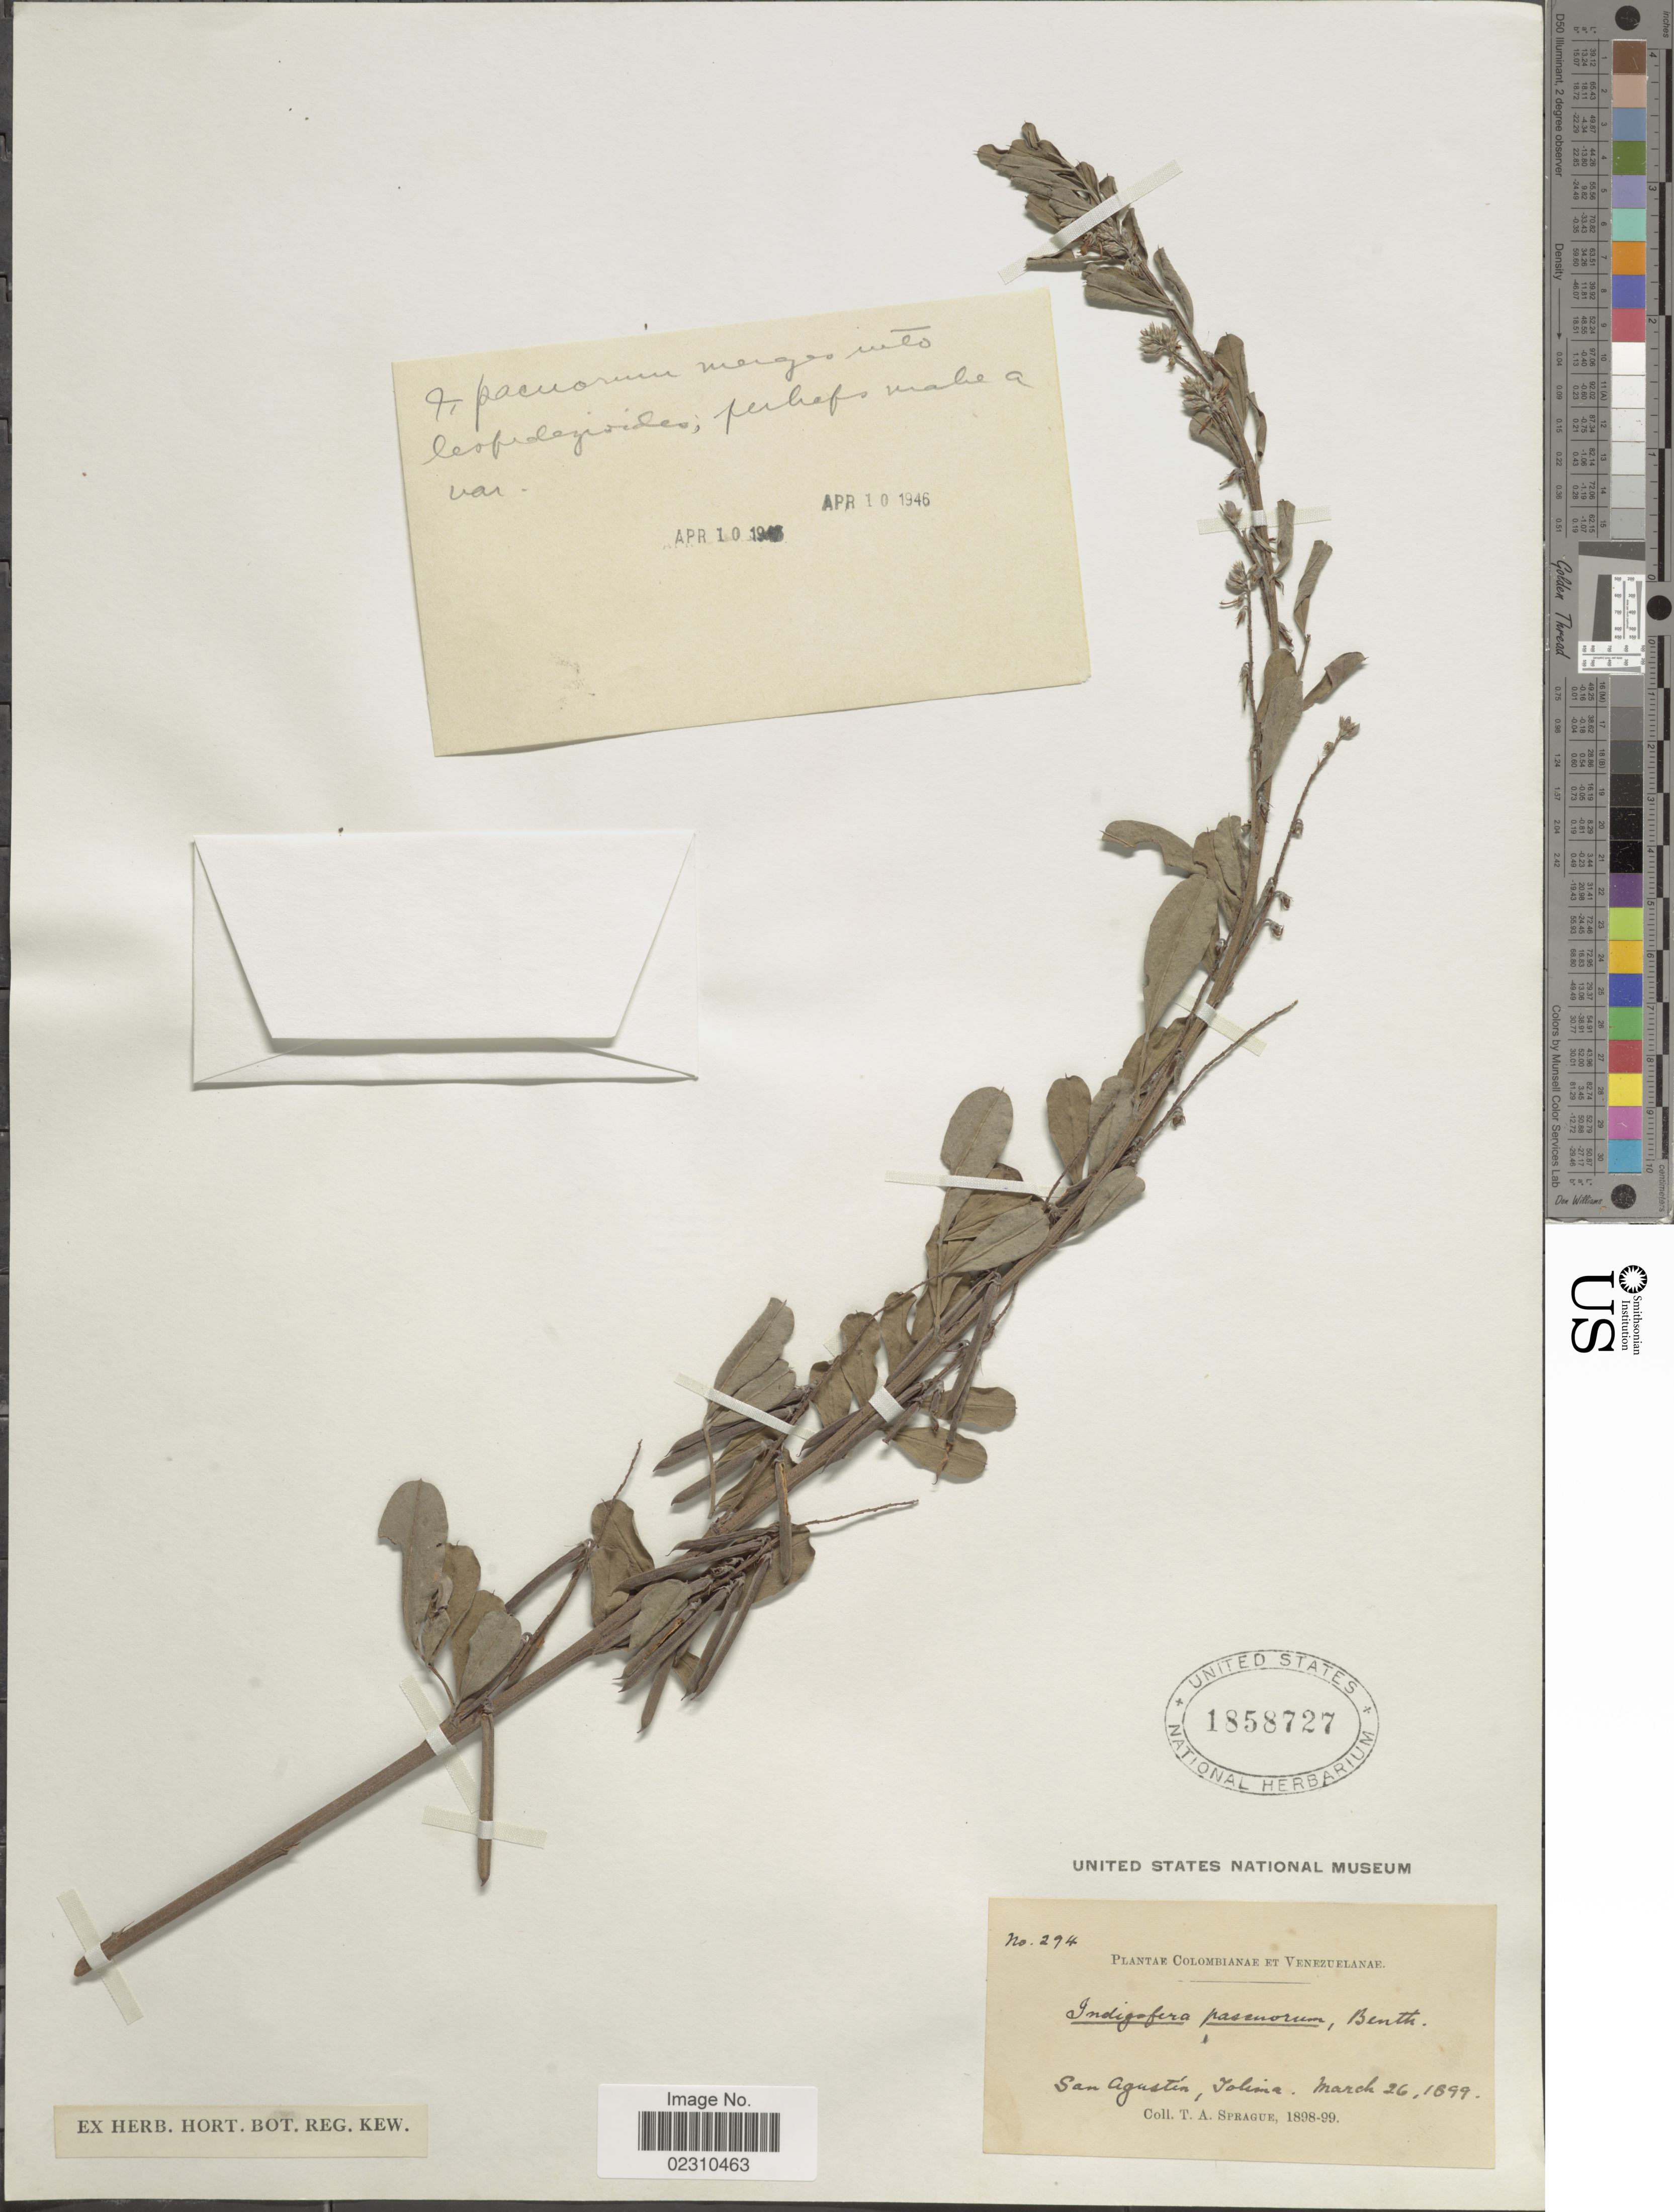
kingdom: Plantae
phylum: Tracheophyta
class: Magnoliopsida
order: Fabales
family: Fabaceae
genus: Indigofera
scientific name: Indigofera pascuorum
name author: Benth.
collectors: T. A. Sprague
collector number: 294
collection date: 1899-03-26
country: Colombia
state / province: Tolima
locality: San Agustia, Tolima.Colombianae.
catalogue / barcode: US 1858727